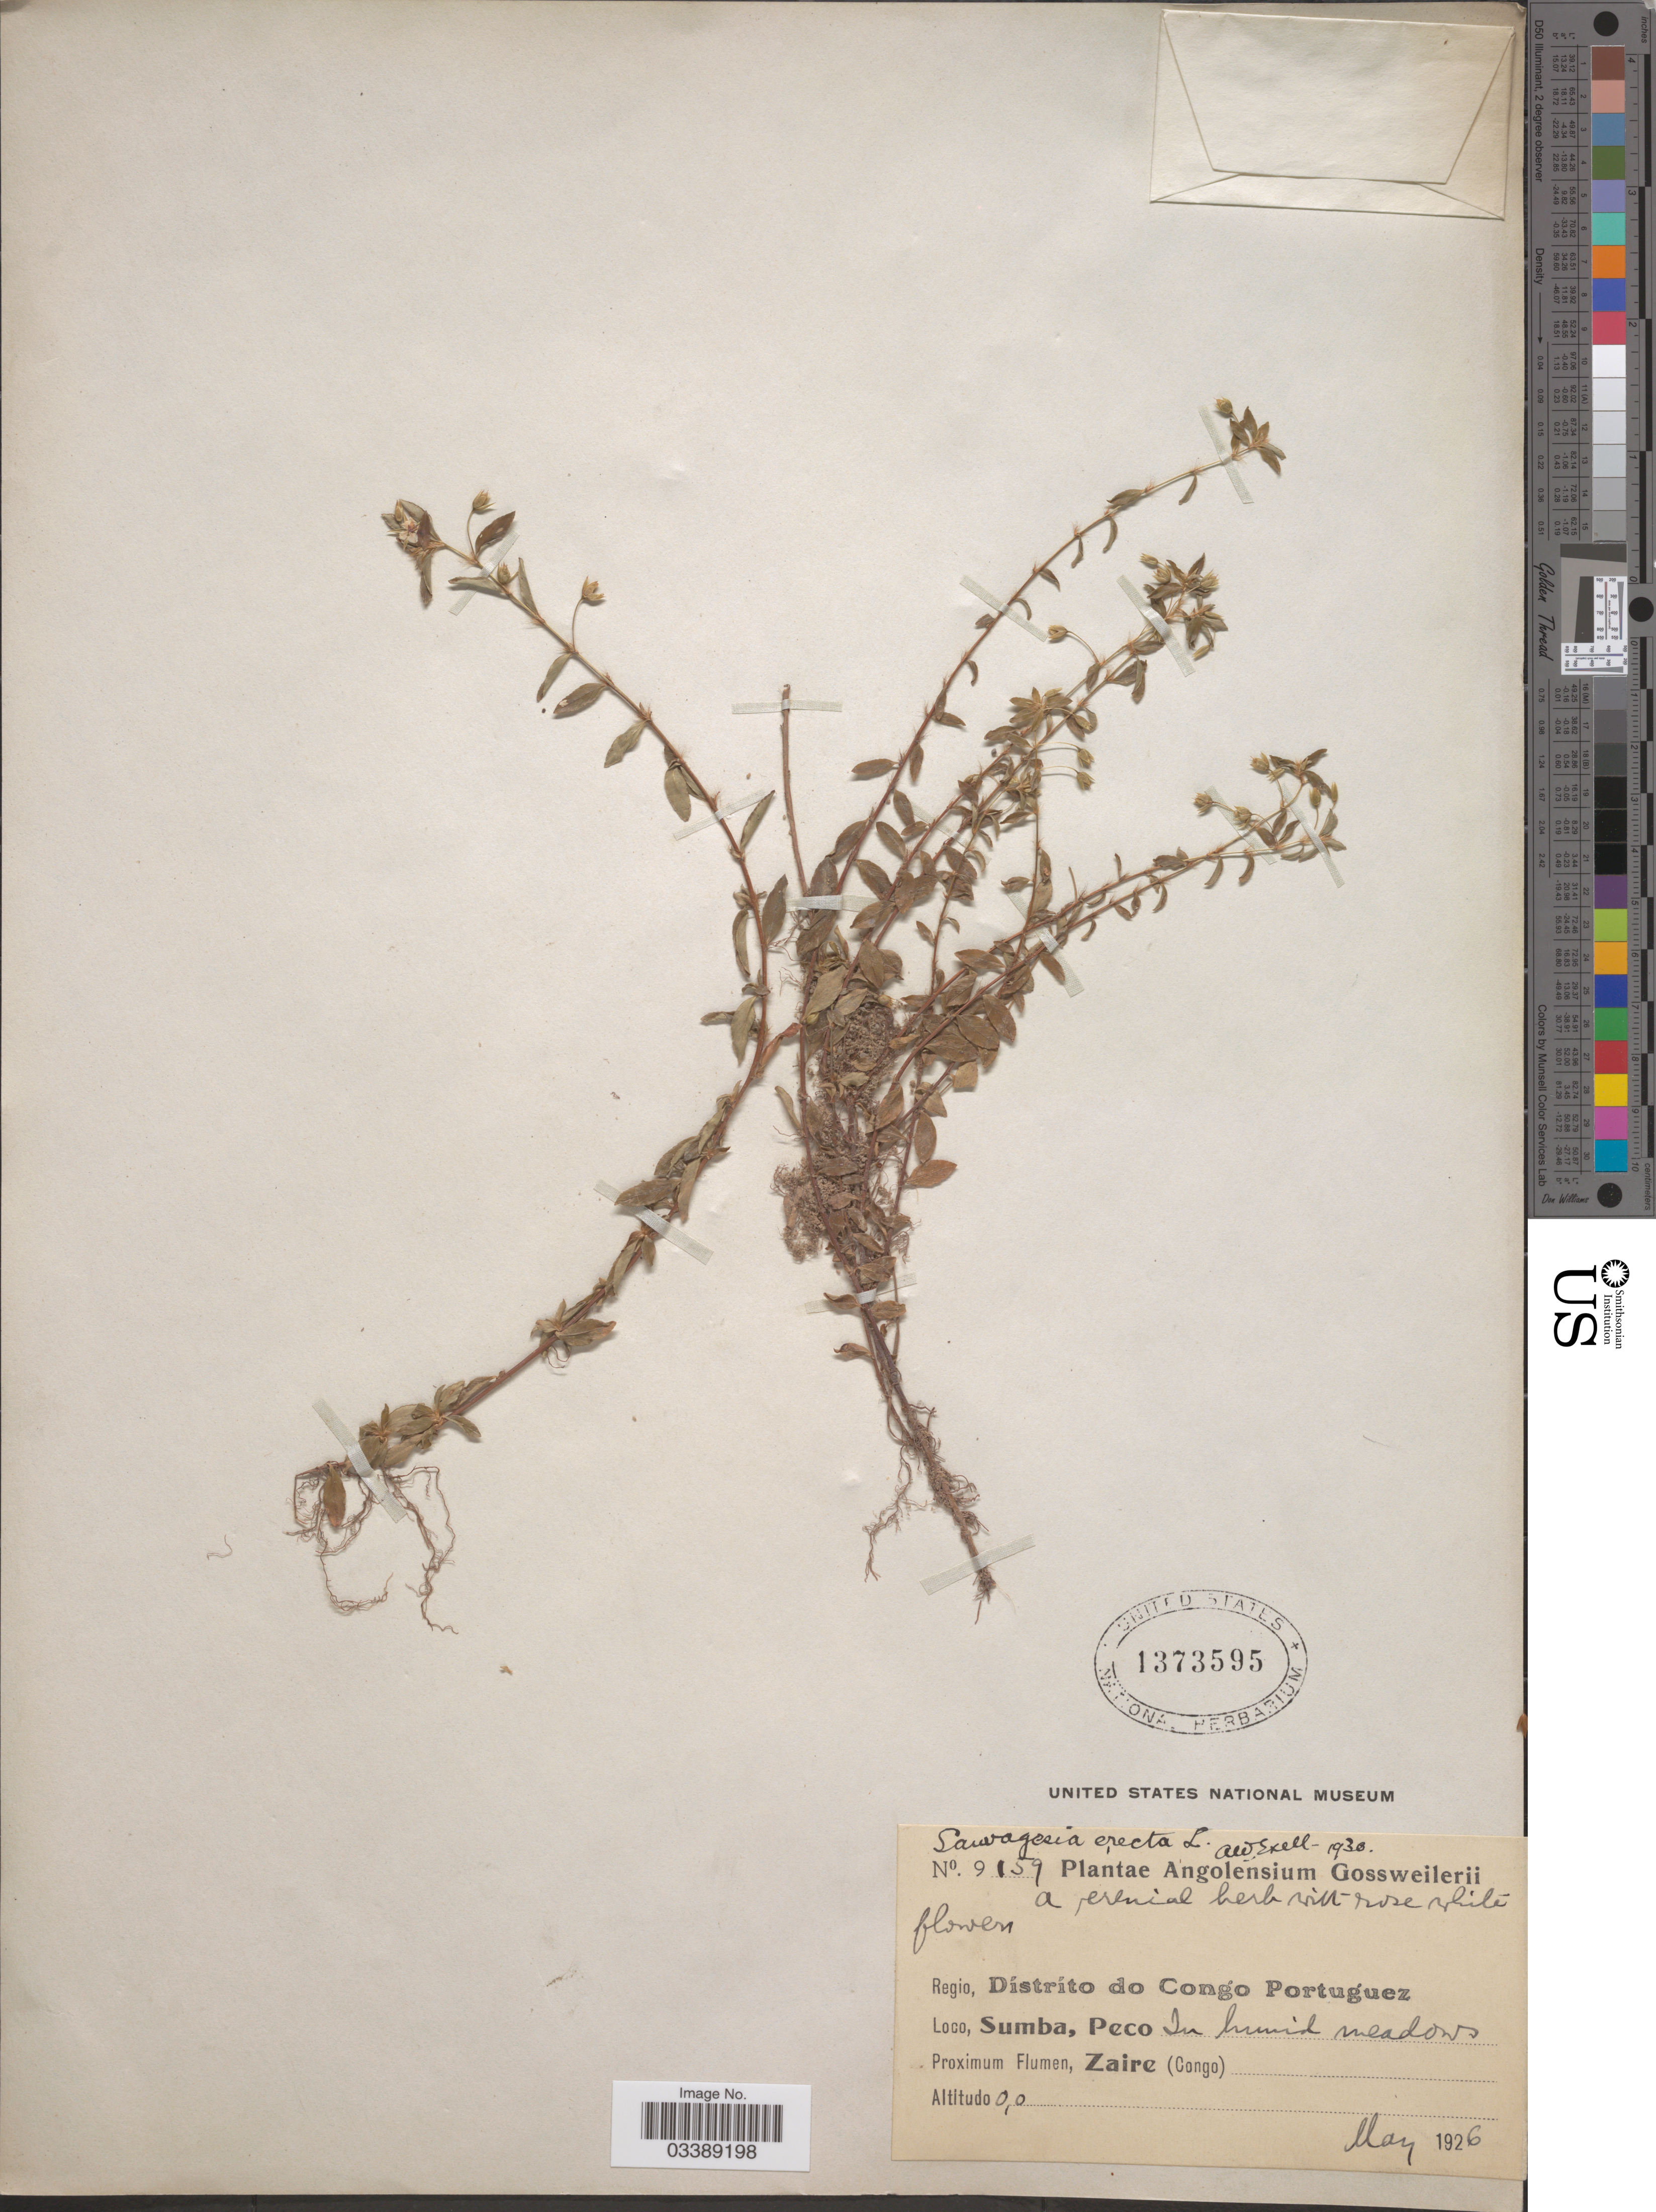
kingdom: Plantae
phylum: Tracheophyta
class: Magnoliopsida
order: Malpighiales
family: Ochnaceae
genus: Sauvagesia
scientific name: Sauvagesia erecta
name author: L.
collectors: -. Gossweiler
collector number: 9159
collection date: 1926-05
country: Angola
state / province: Zaire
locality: Angolensium. Regio, Dístríto do Congo Portuguez. Sumba, Peco. In humid meadows. Proximum Flumen, Zaire (Congo).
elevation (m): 0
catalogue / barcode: US 1373595